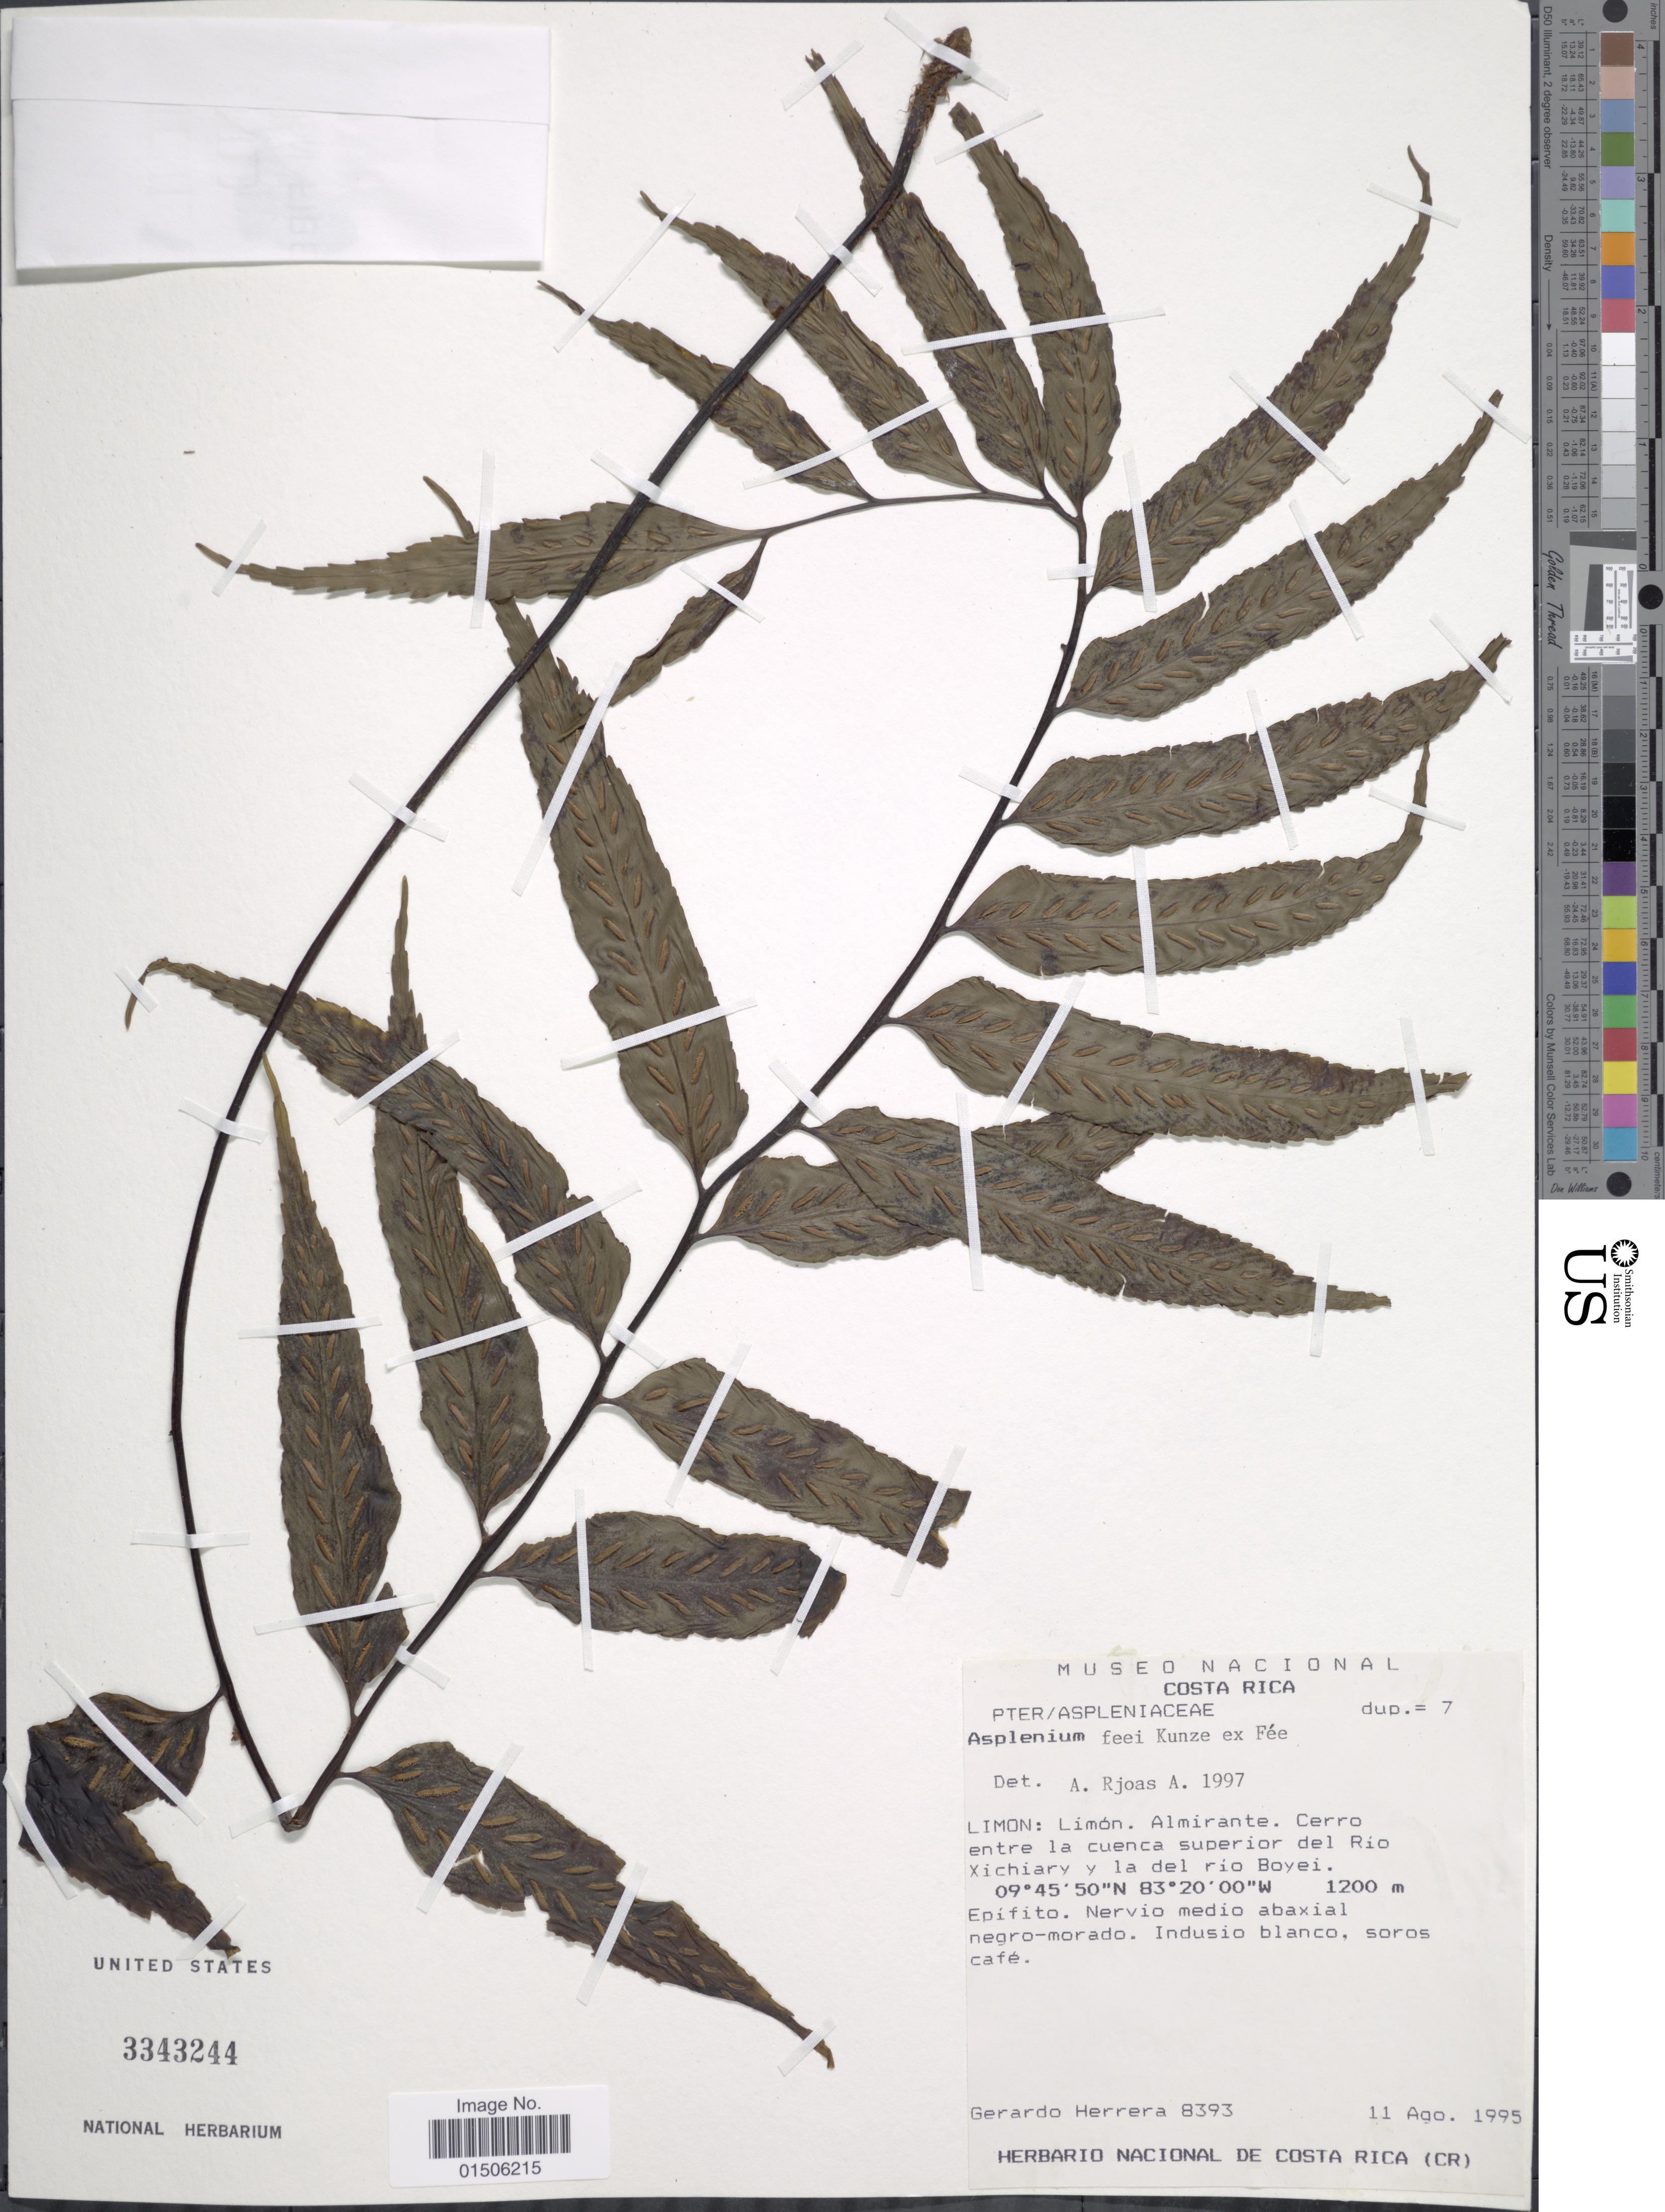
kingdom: Plantae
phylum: Tracheophyta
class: Polypodiopsida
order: Polypodiales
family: Aspleniaceae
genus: Asplenium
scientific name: Asplenium feei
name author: Kunze ex Fée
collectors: G. Herrera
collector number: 8393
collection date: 1995-08-11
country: Costa Rica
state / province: Limón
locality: Almirante. Cerro entre la cuenca superior del Río Xichiary y la del río Boyei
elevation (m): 1200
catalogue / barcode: US 3343244